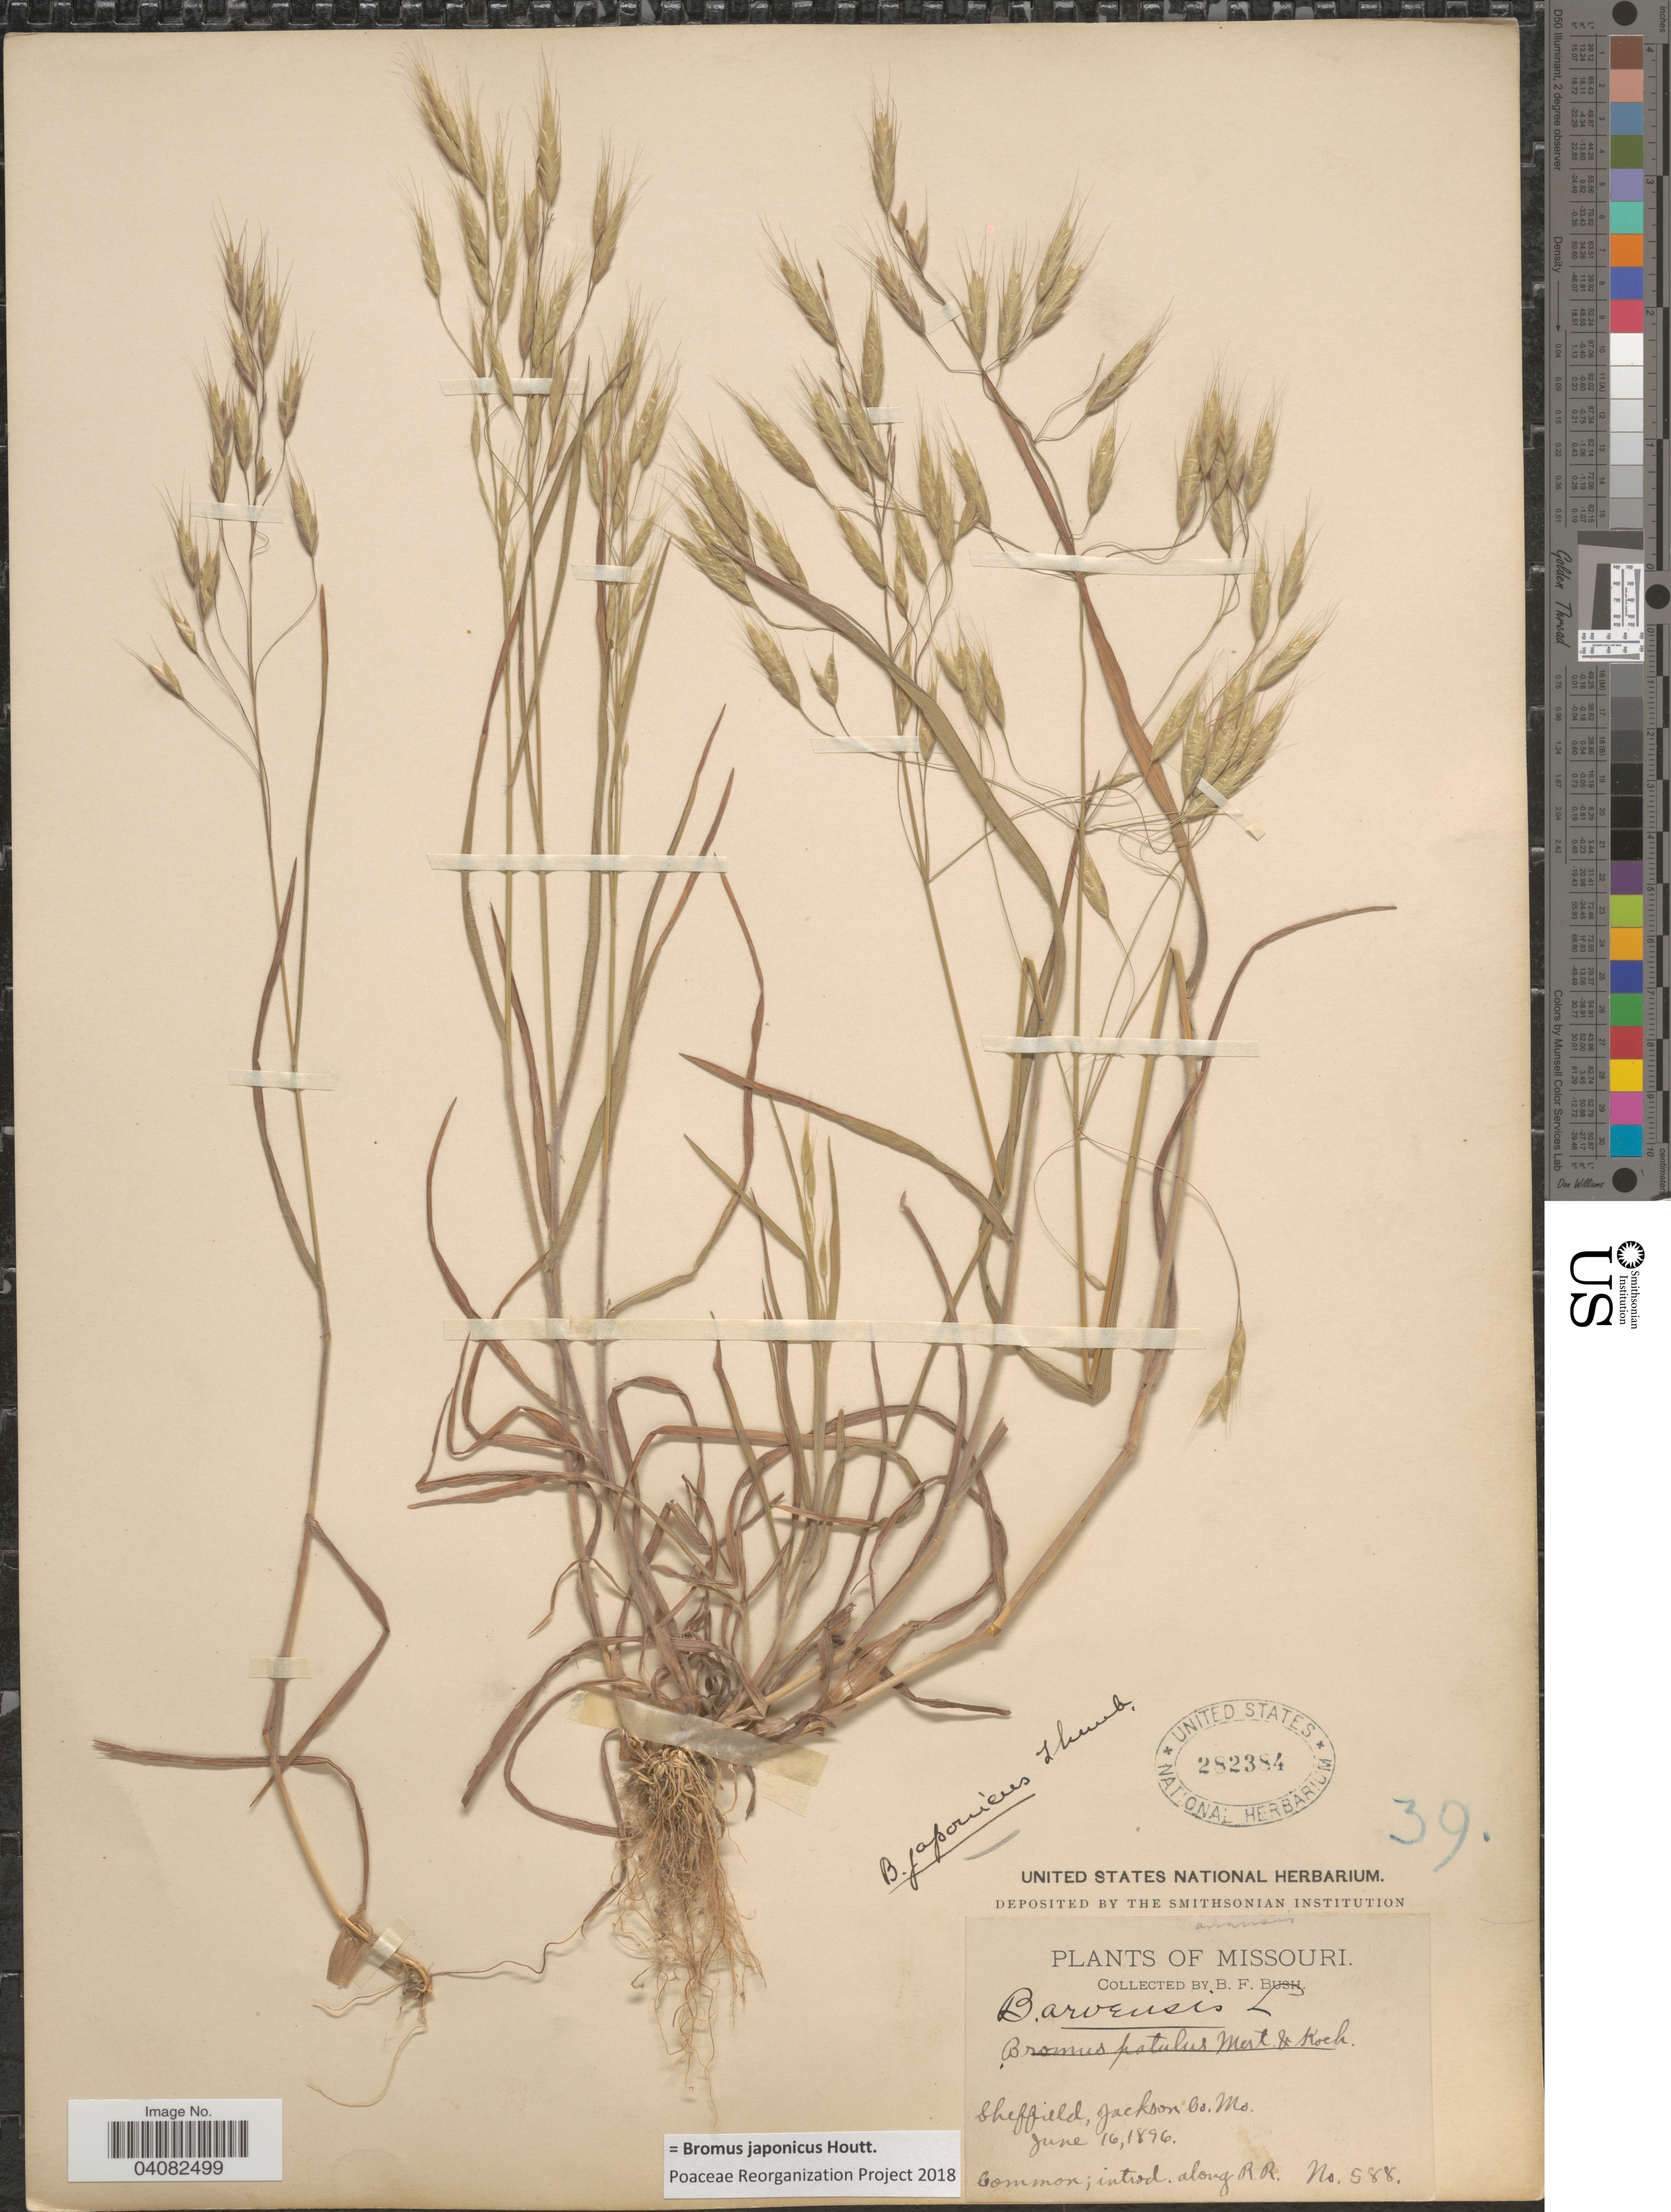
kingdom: Plantae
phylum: Tracheophyta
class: Liliopsida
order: Poales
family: Poaceae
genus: Bromus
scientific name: Bromus intermedius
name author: Gussone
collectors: B. F. Bush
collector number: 588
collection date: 1896-06-16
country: United States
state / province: Missouri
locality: Sheffield, Jackson Co.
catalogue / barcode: US 282384